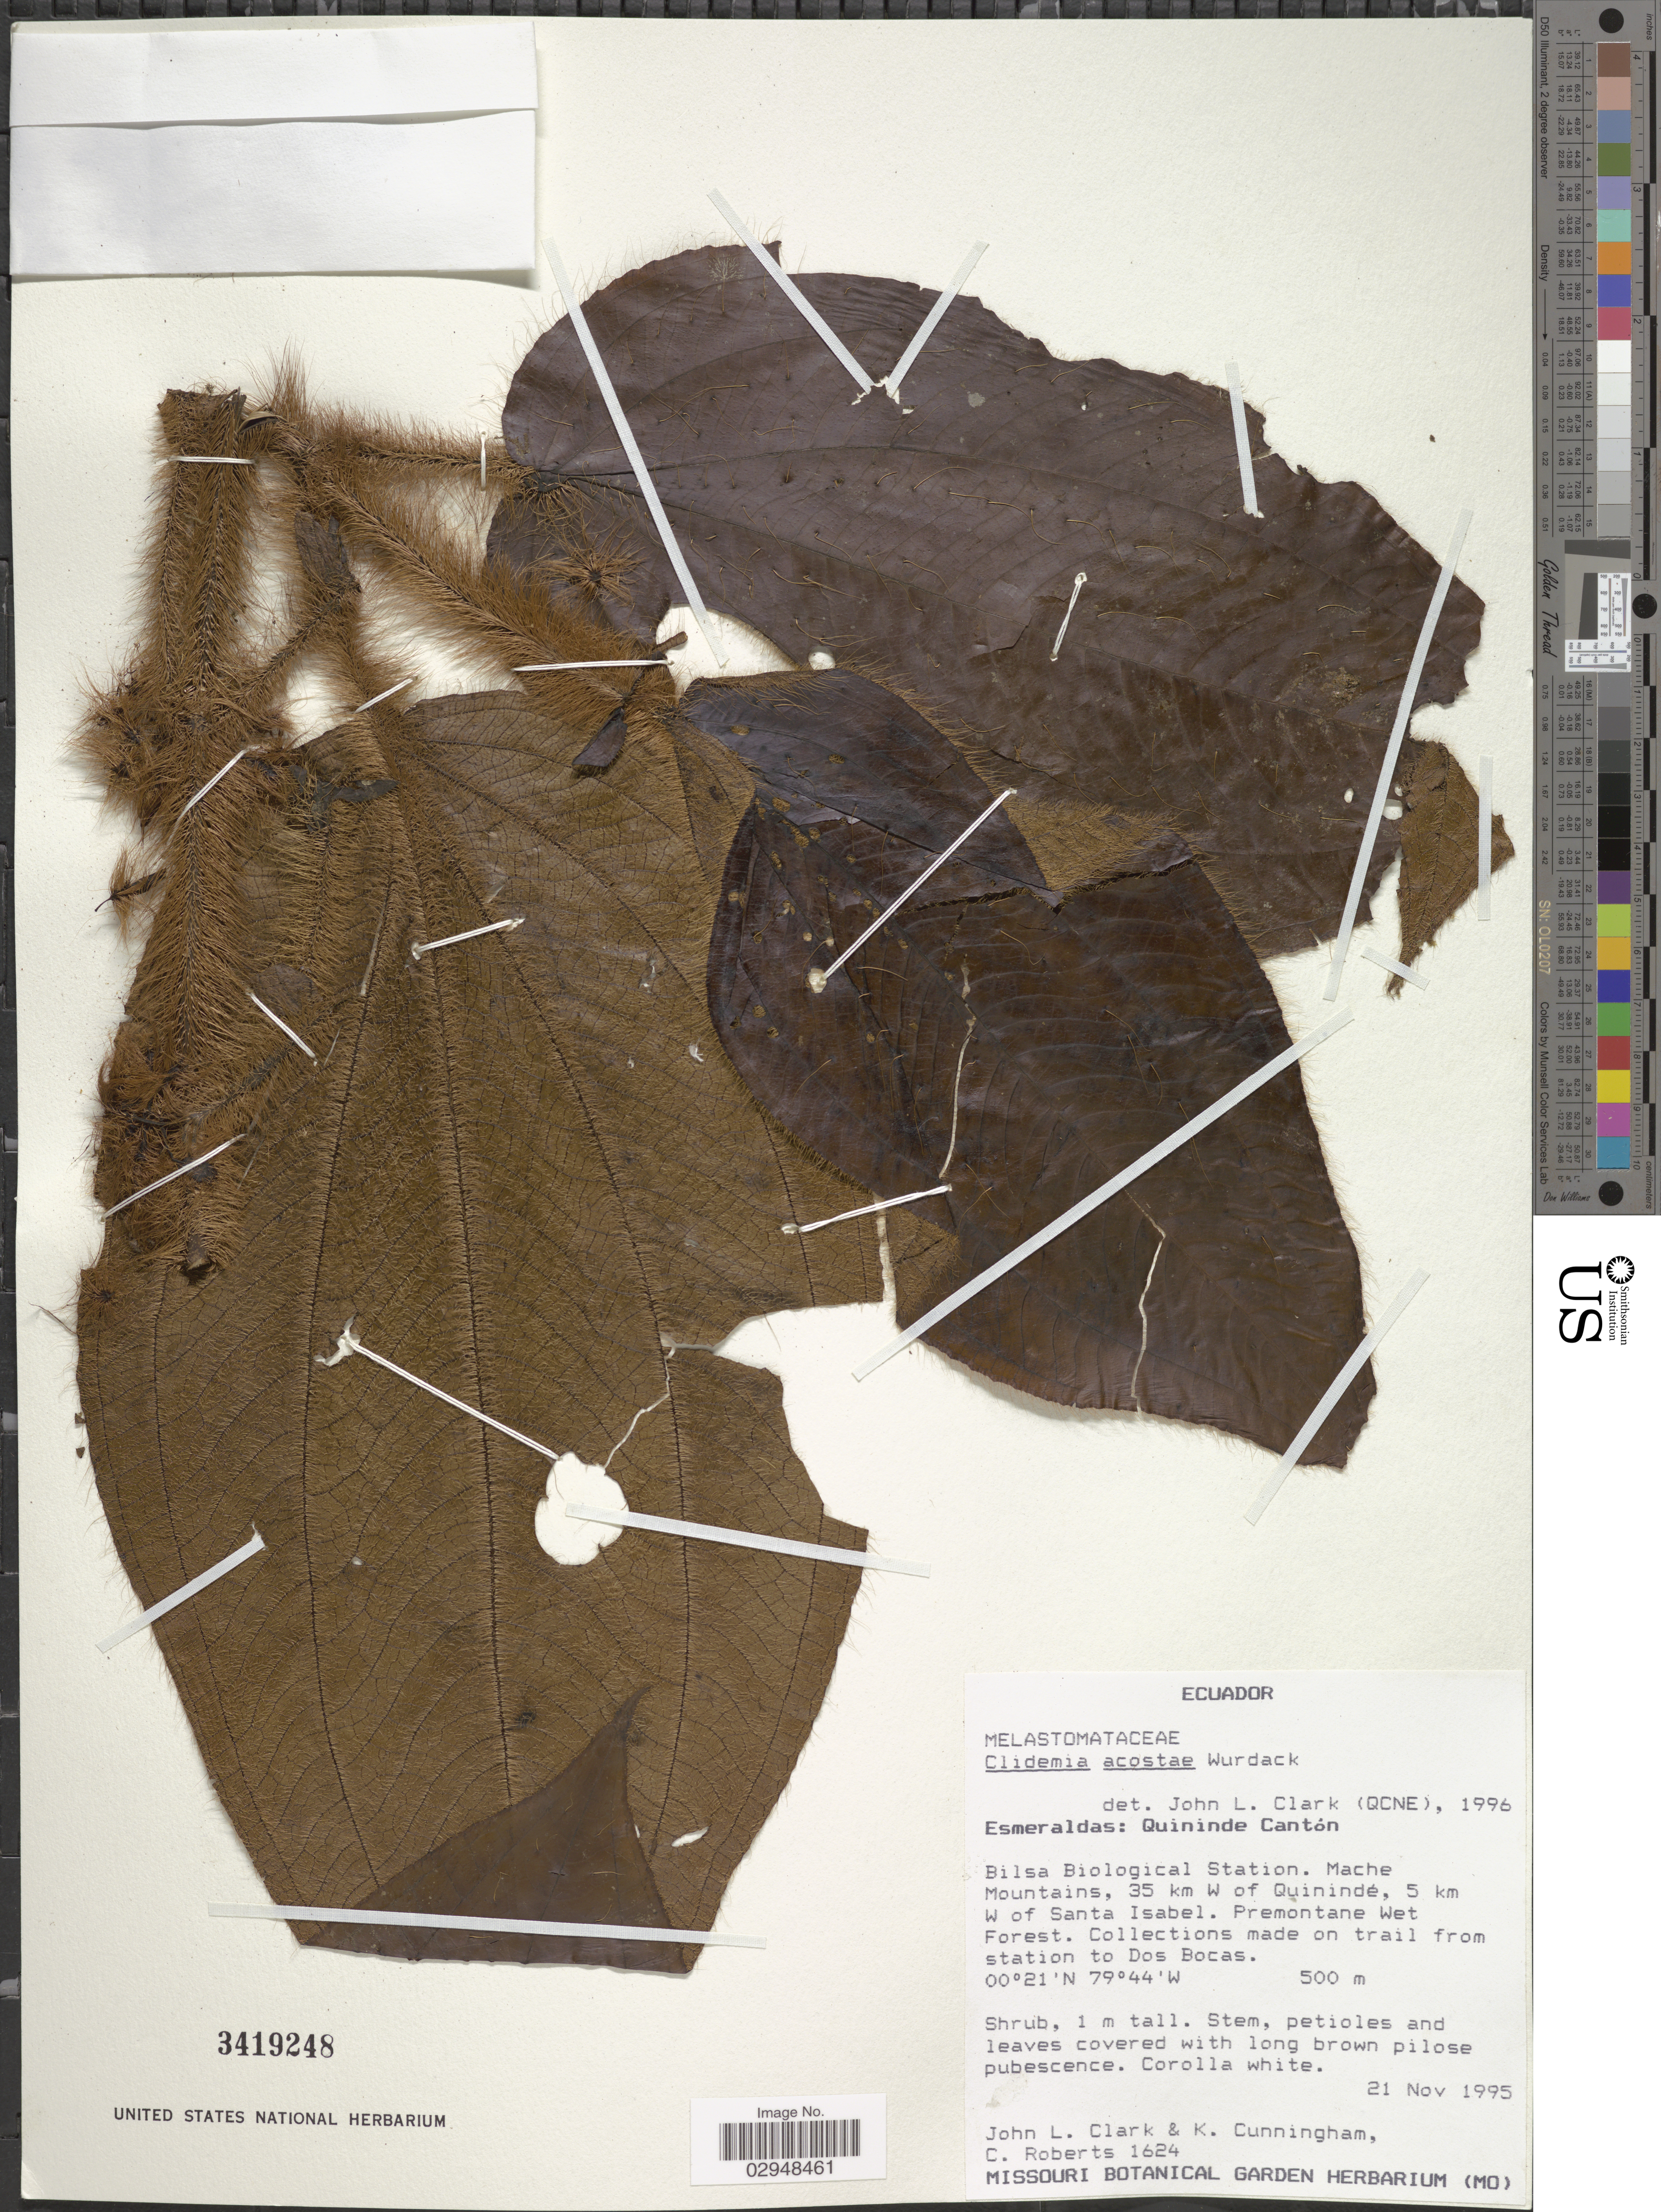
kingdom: Plantae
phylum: Tracheophyta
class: Magnoliopsida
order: Myrtales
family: Melastomataceae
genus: Clidemia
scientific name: Clidemia acostae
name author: Wurdack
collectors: J. L. Clark, K. Cunningham & C. Roberts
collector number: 1624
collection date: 1995-11-21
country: Ecuador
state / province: Esmeraldas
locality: Quininde Cantón, Bilsa Biological Station, Mache Mountains, 35 km W of Quinindé, 5 km W of Santa Isabel, Premontane Wet Forest, Collections made on trail from station to Dos Bocas.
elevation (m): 500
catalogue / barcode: US 3419248